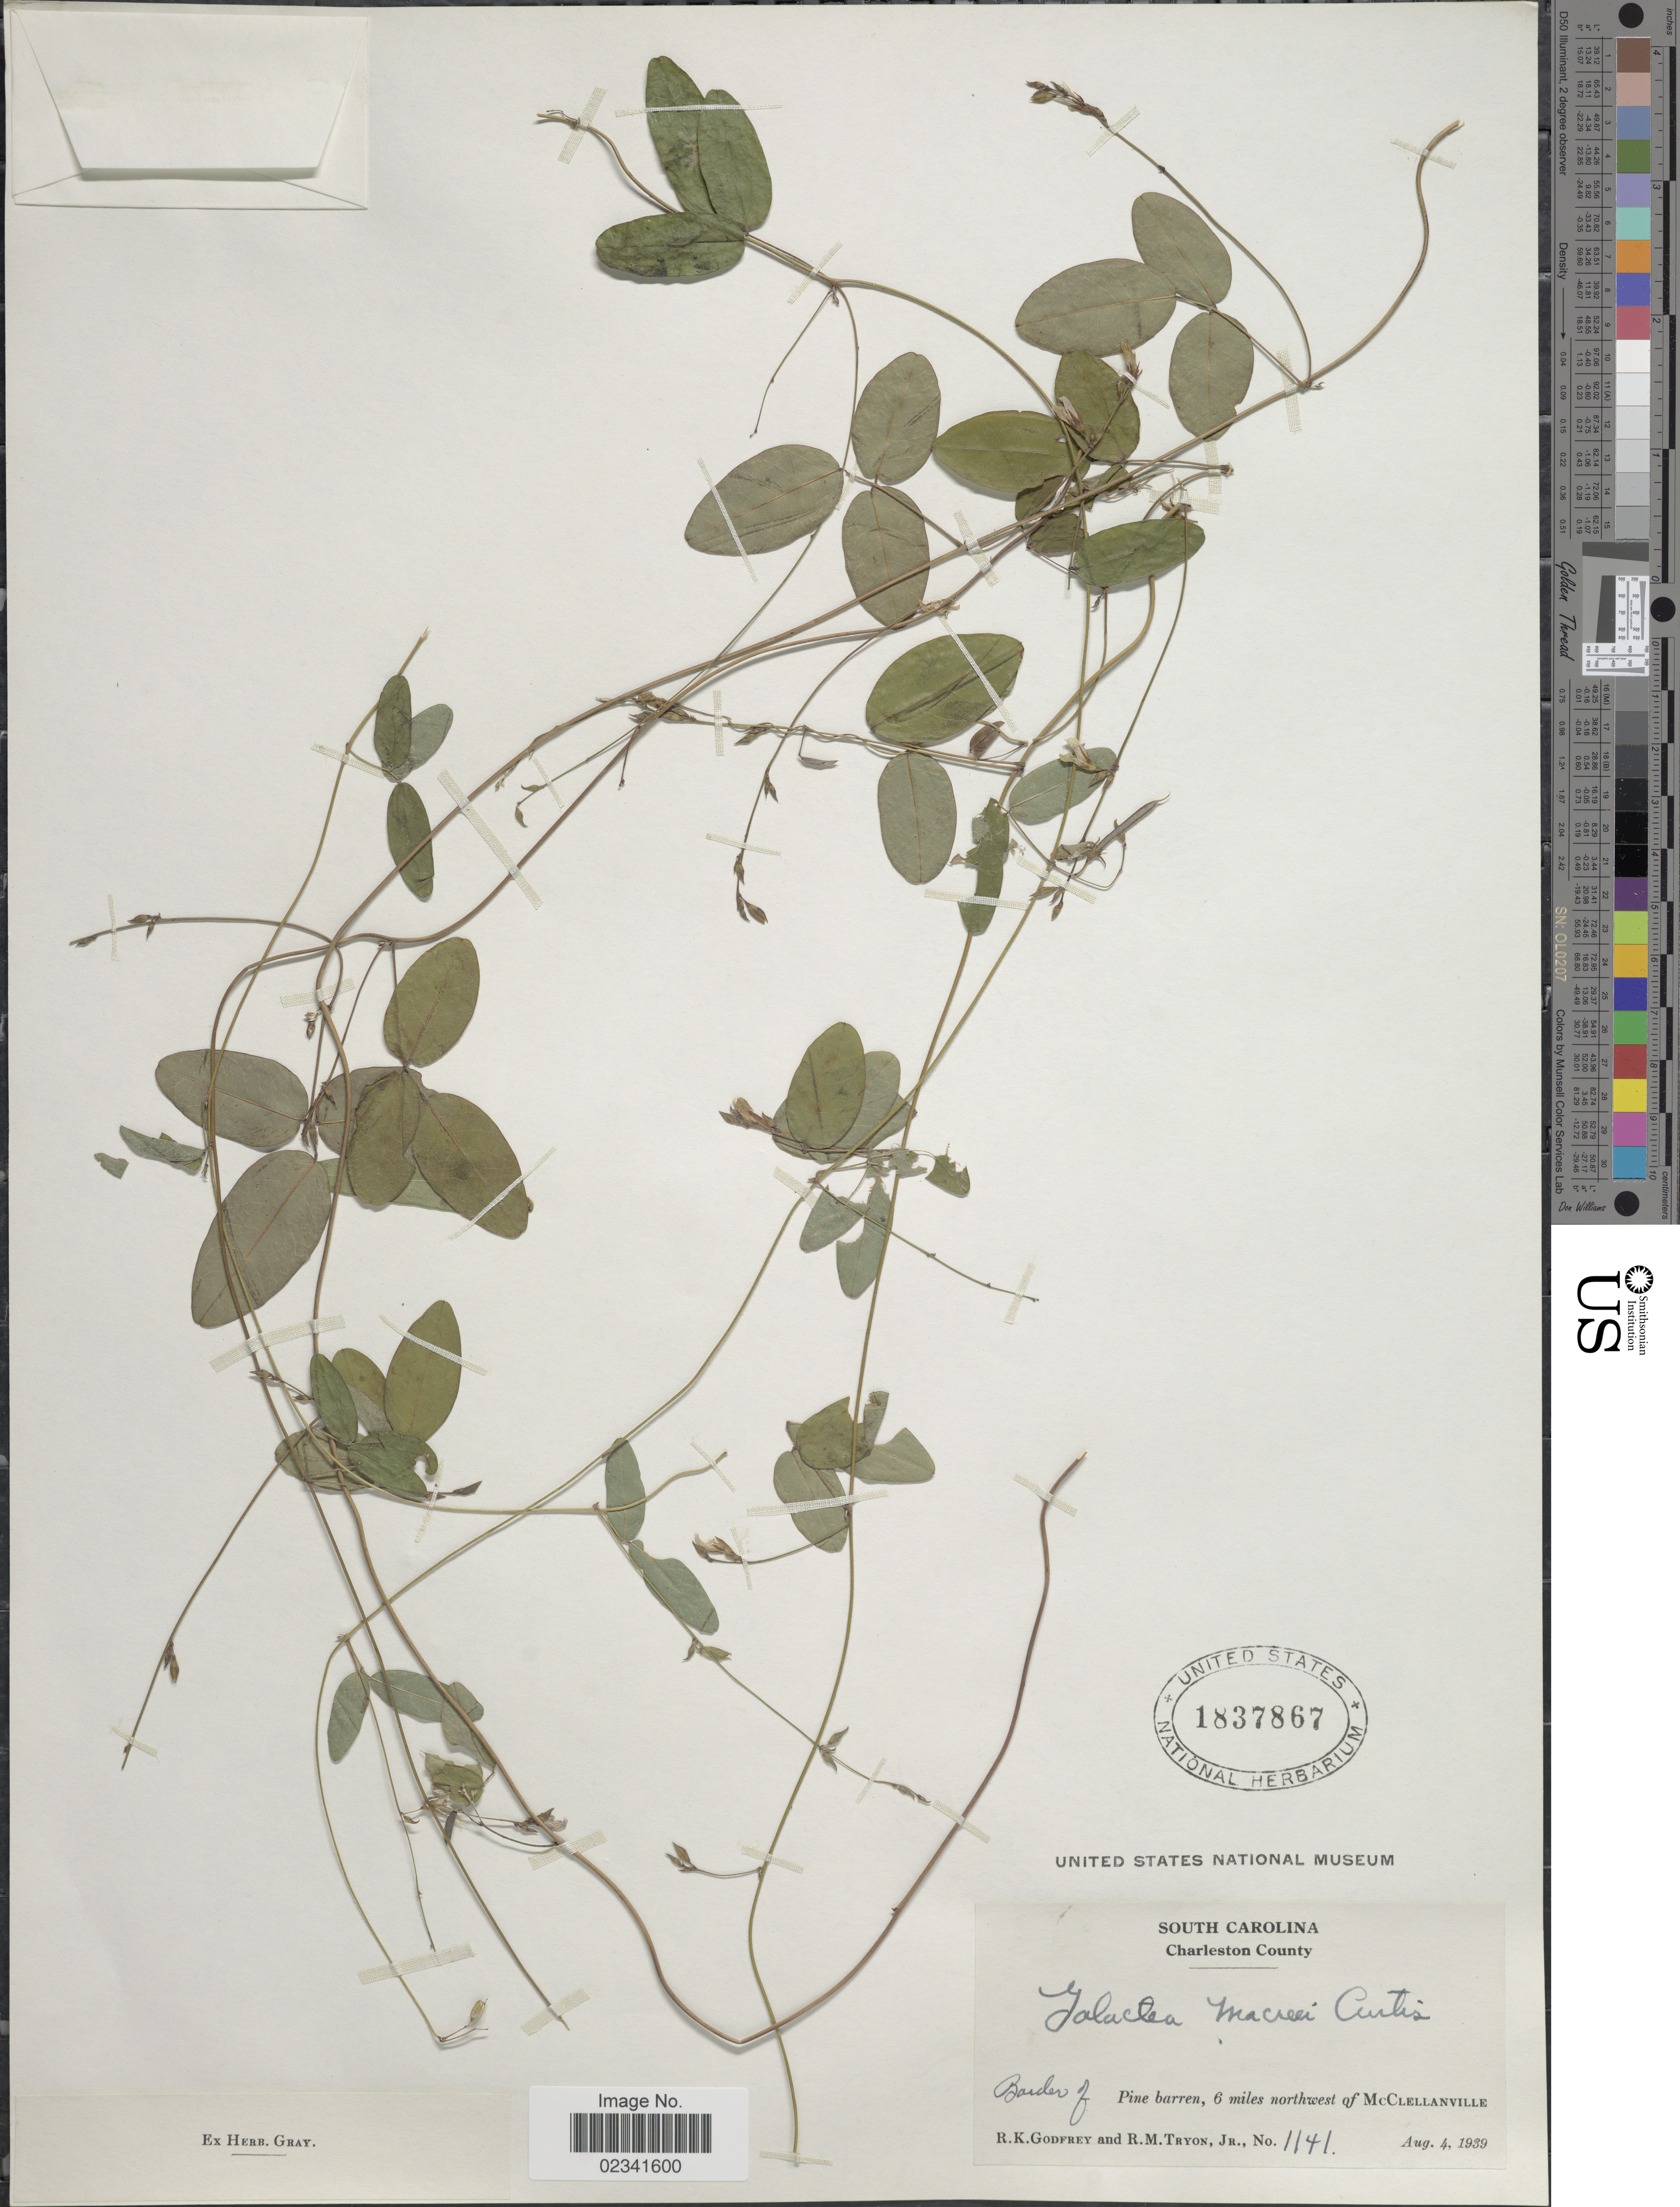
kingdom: Plantae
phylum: Tracheophyta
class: Magnoliopsida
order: Fabales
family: Fabaceae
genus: Galactia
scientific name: Galactia macreei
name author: M.A. Curtis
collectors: R. K. Godfrey & R. M. Tryon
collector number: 1141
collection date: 1939-08-04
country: United States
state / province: South Carolina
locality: Charleston County, Border of Pine barren, 6 miles northeast of McClellanville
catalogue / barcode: US 1837867